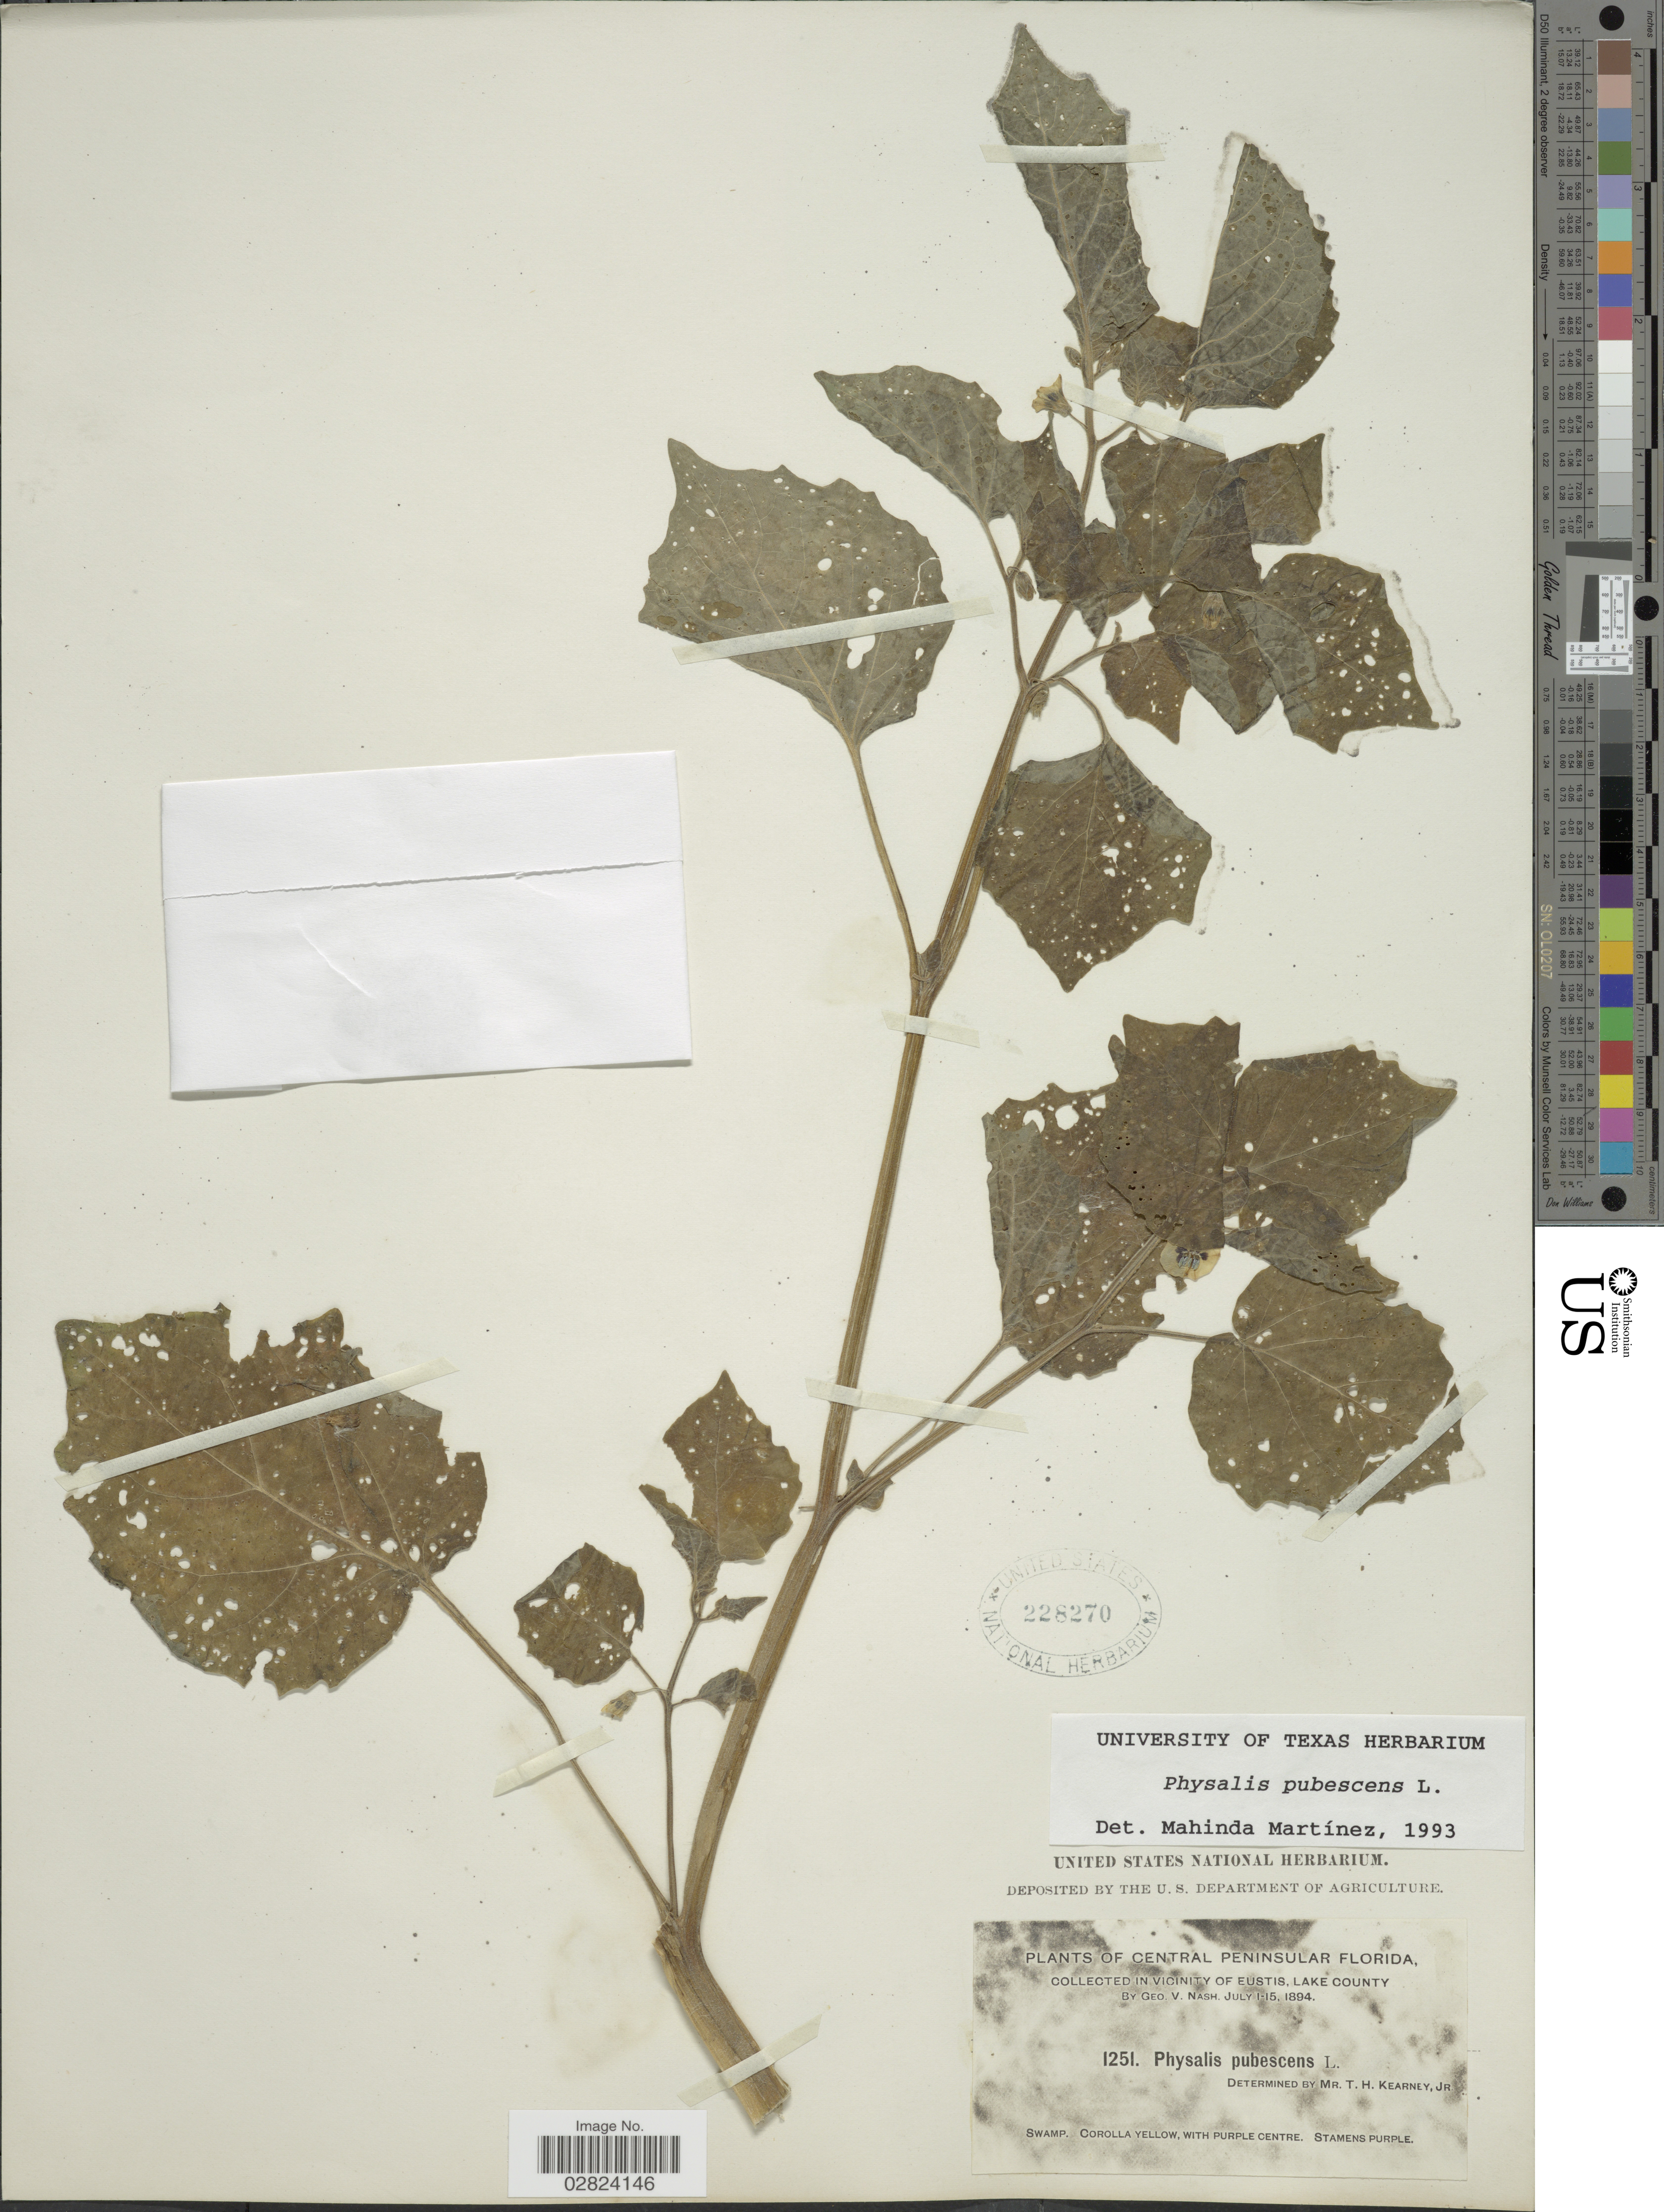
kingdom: Plantae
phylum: Tracheophyta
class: Magnoliopsida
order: Solanales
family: Solanaceae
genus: Physalis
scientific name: Physalis pubescens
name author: L.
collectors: G. V. Nash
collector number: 1251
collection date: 1894-07-01/1894-07-15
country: United States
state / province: Florida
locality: Central Peninsular Florida. In vicinity of Eustis, Lake County.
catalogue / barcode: US 228270